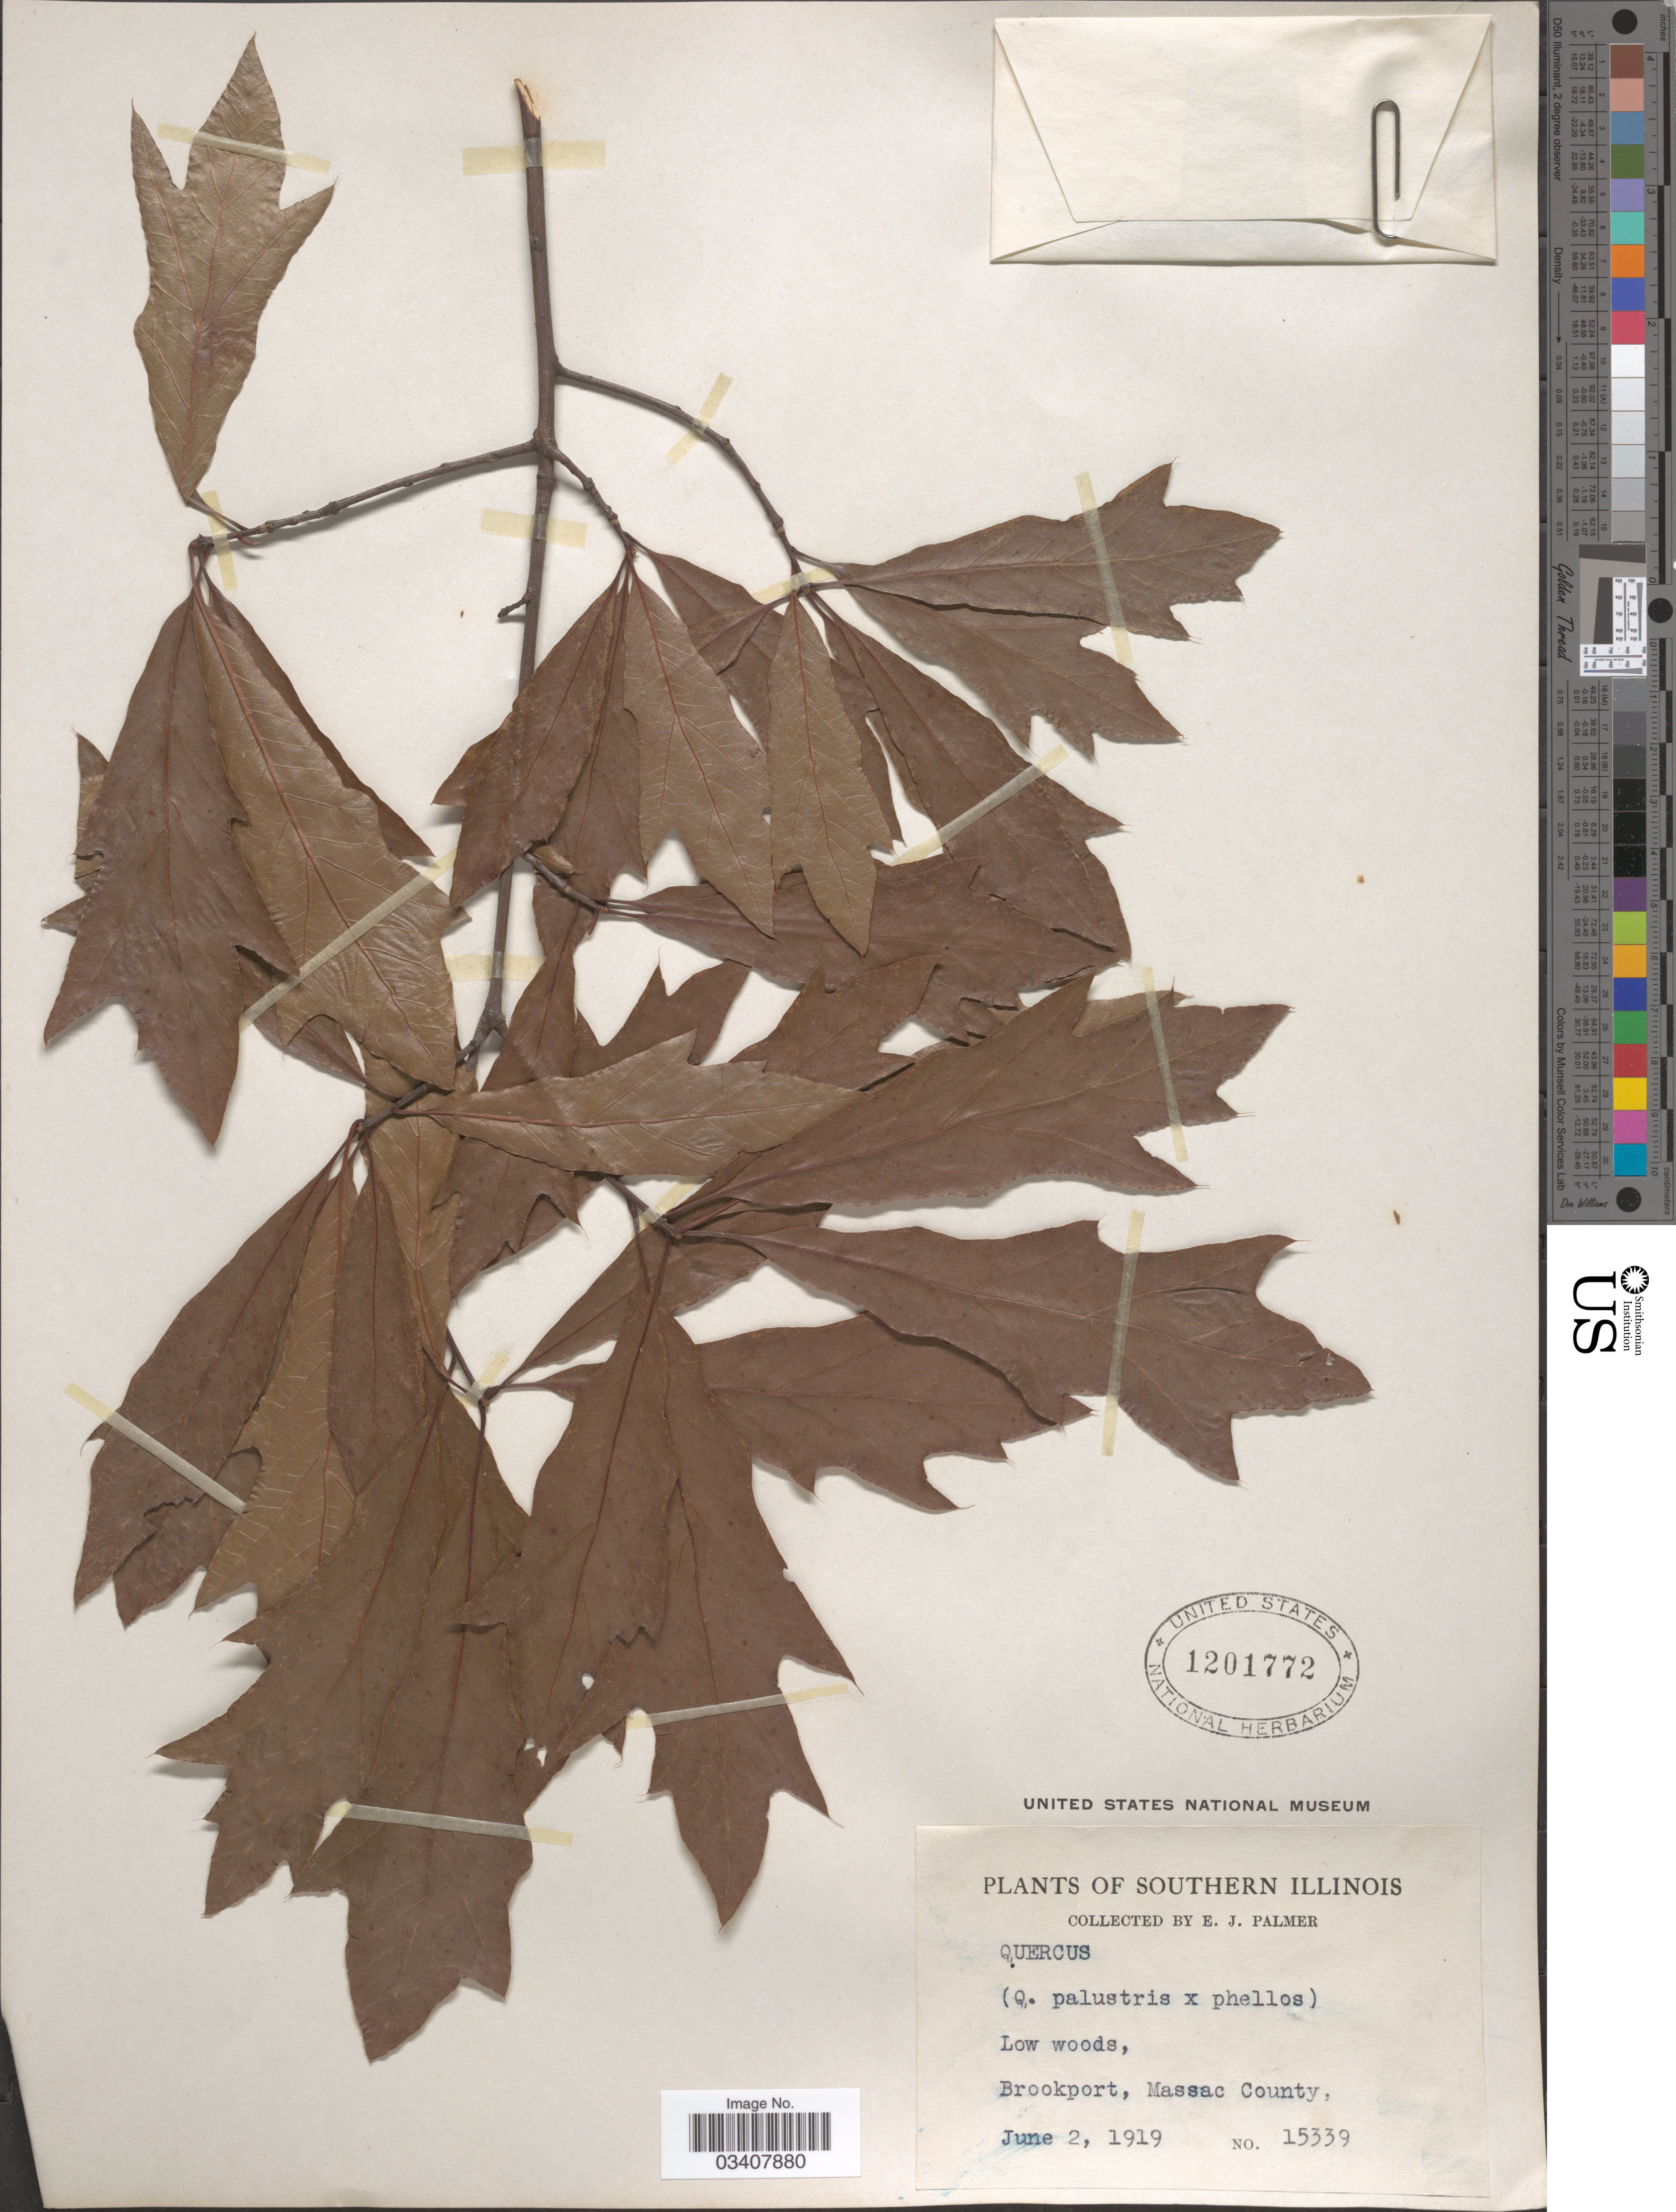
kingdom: Plantae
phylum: Tracheophyta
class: Magnoliopsida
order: Fagales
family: Fagaceae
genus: Quercus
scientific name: Quercus palustris x Q. phellos L.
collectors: E. J. Palmer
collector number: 15339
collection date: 1919-06-02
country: United States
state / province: Illinois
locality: Southern Illinois. Low woods, Brookport, Massac County.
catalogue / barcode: US 1201772